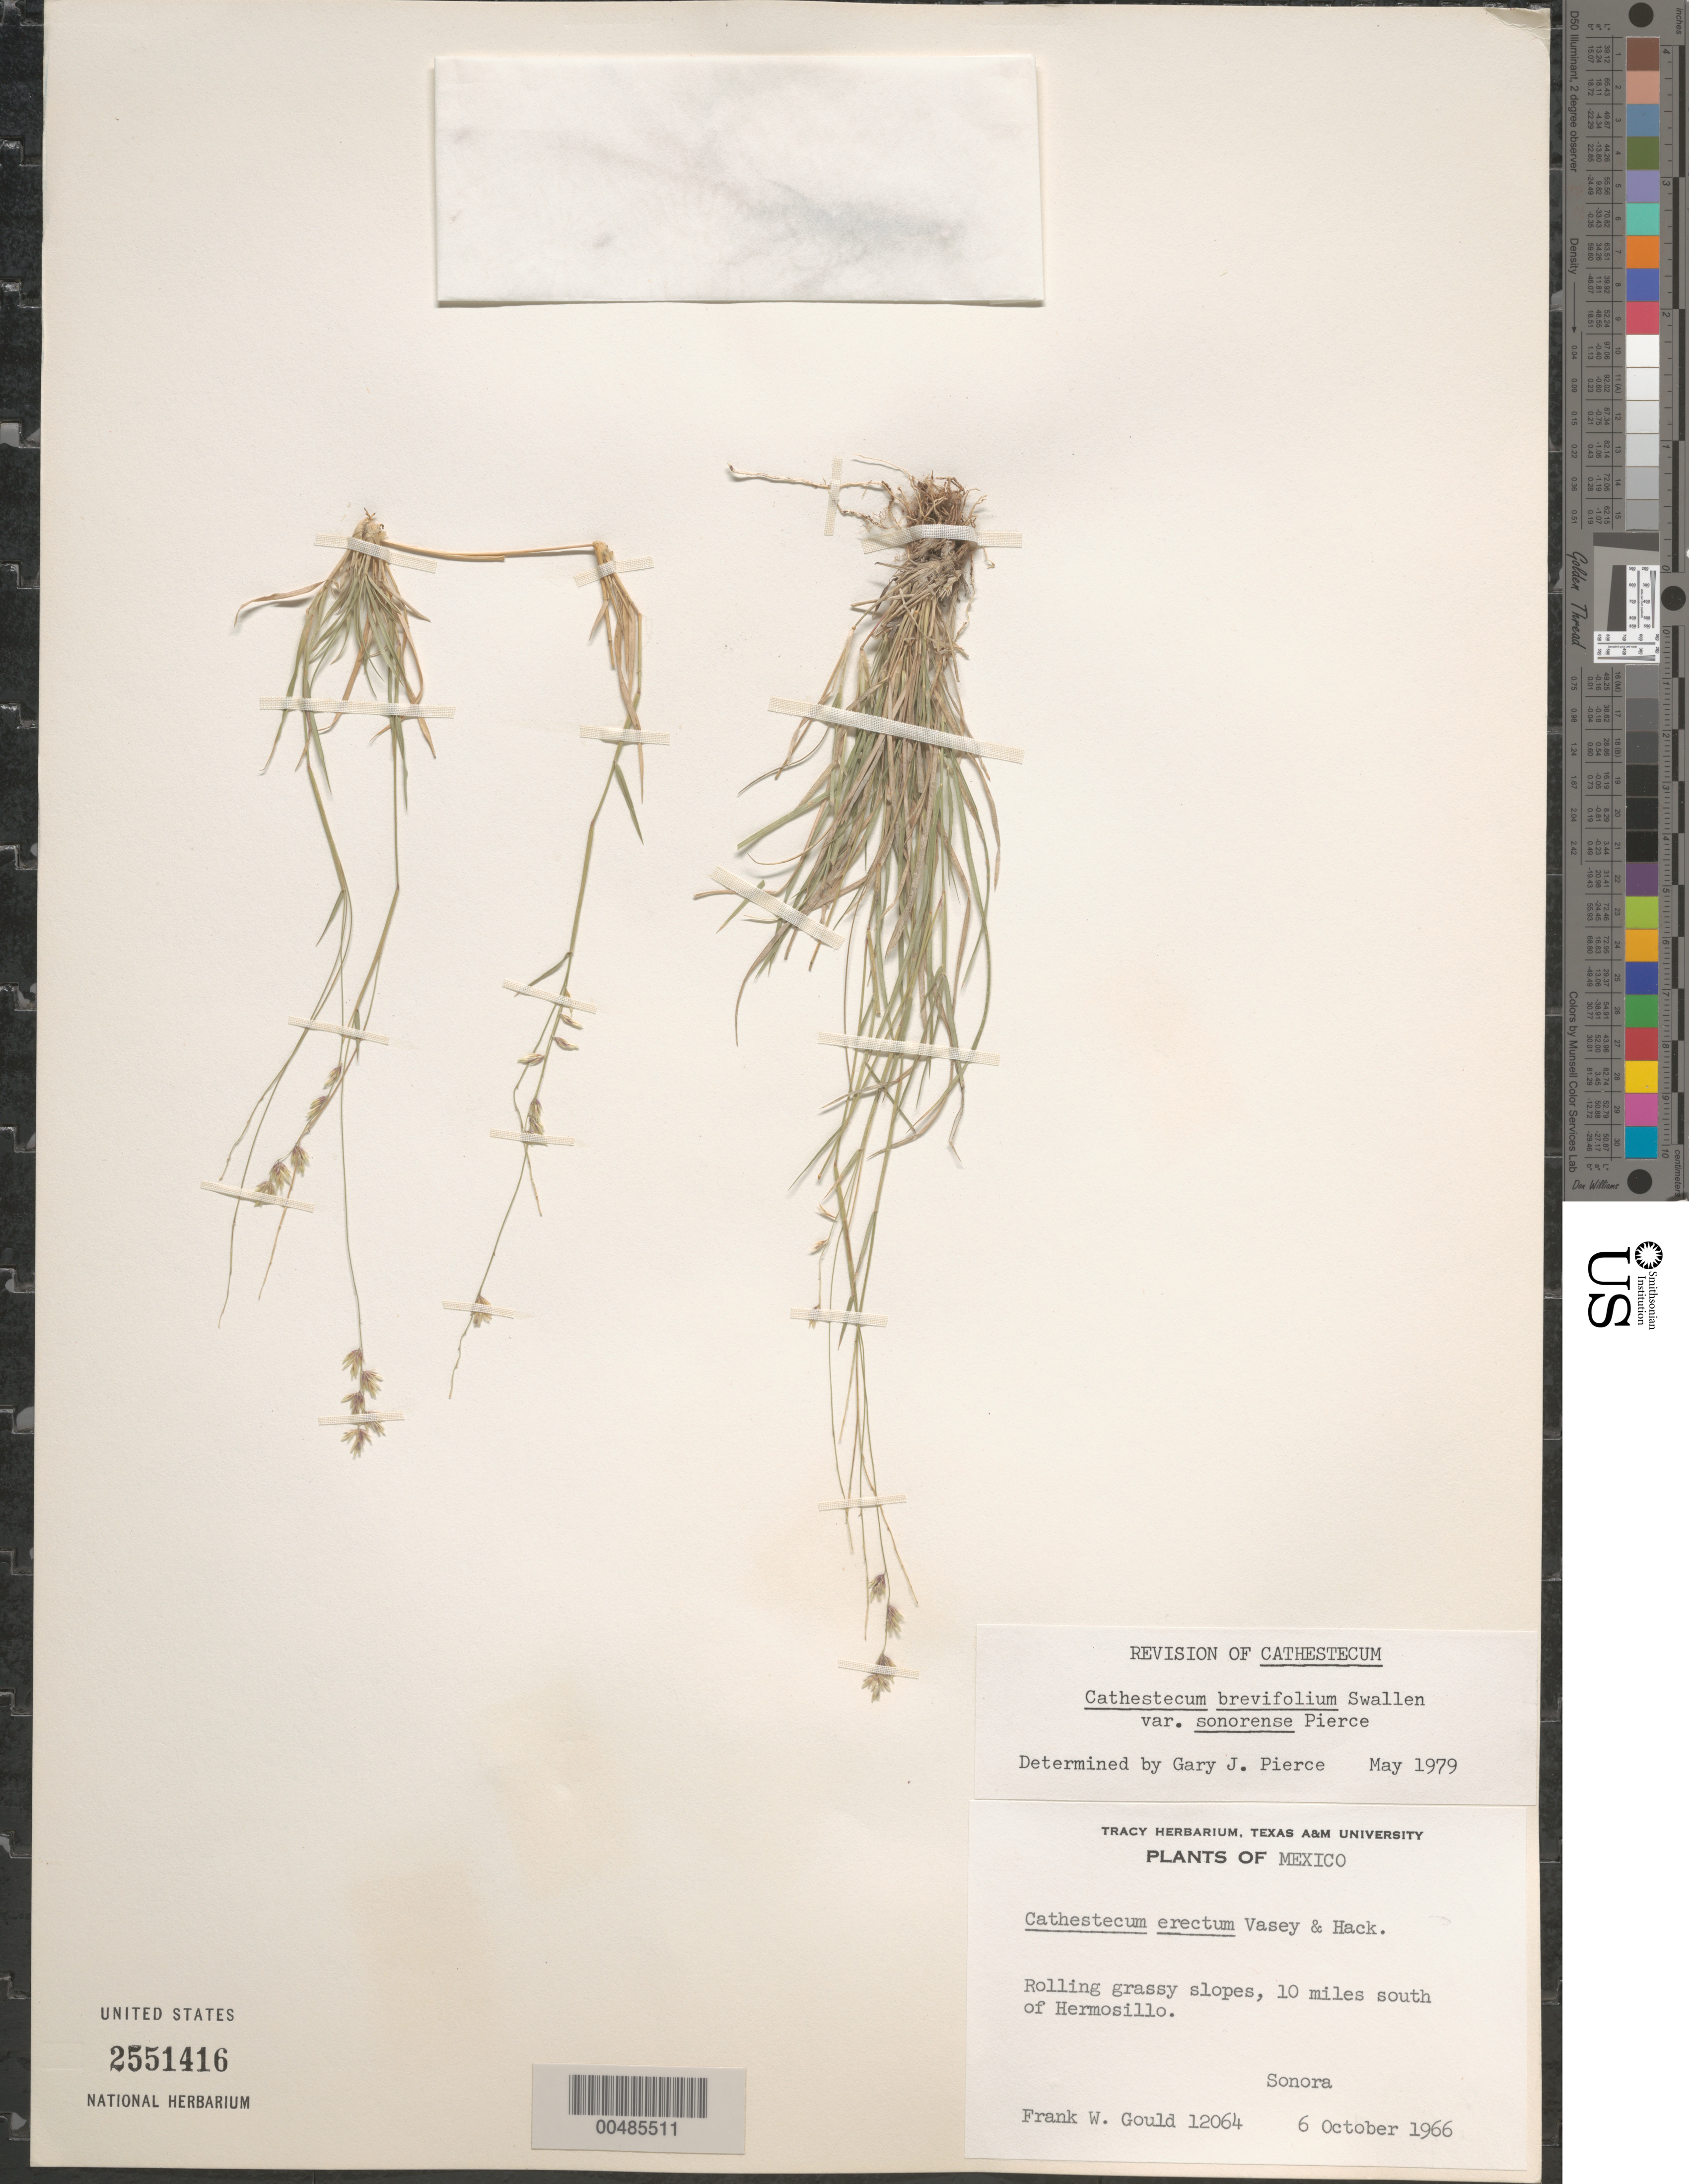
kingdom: Plantae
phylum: Tracheophyta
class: Liliopsida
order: Poales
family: Poaceae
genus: Cathestecum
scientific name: Cathestecum brevifolium var. sonorense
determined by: Pierce, G. J.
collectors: F. W. Gould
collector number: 12064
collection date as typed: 6 Oct 1966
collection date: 1966-10-06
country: Mexico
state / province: Sonora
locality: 10 mi S of Hermosillo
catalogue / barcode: US 2551416